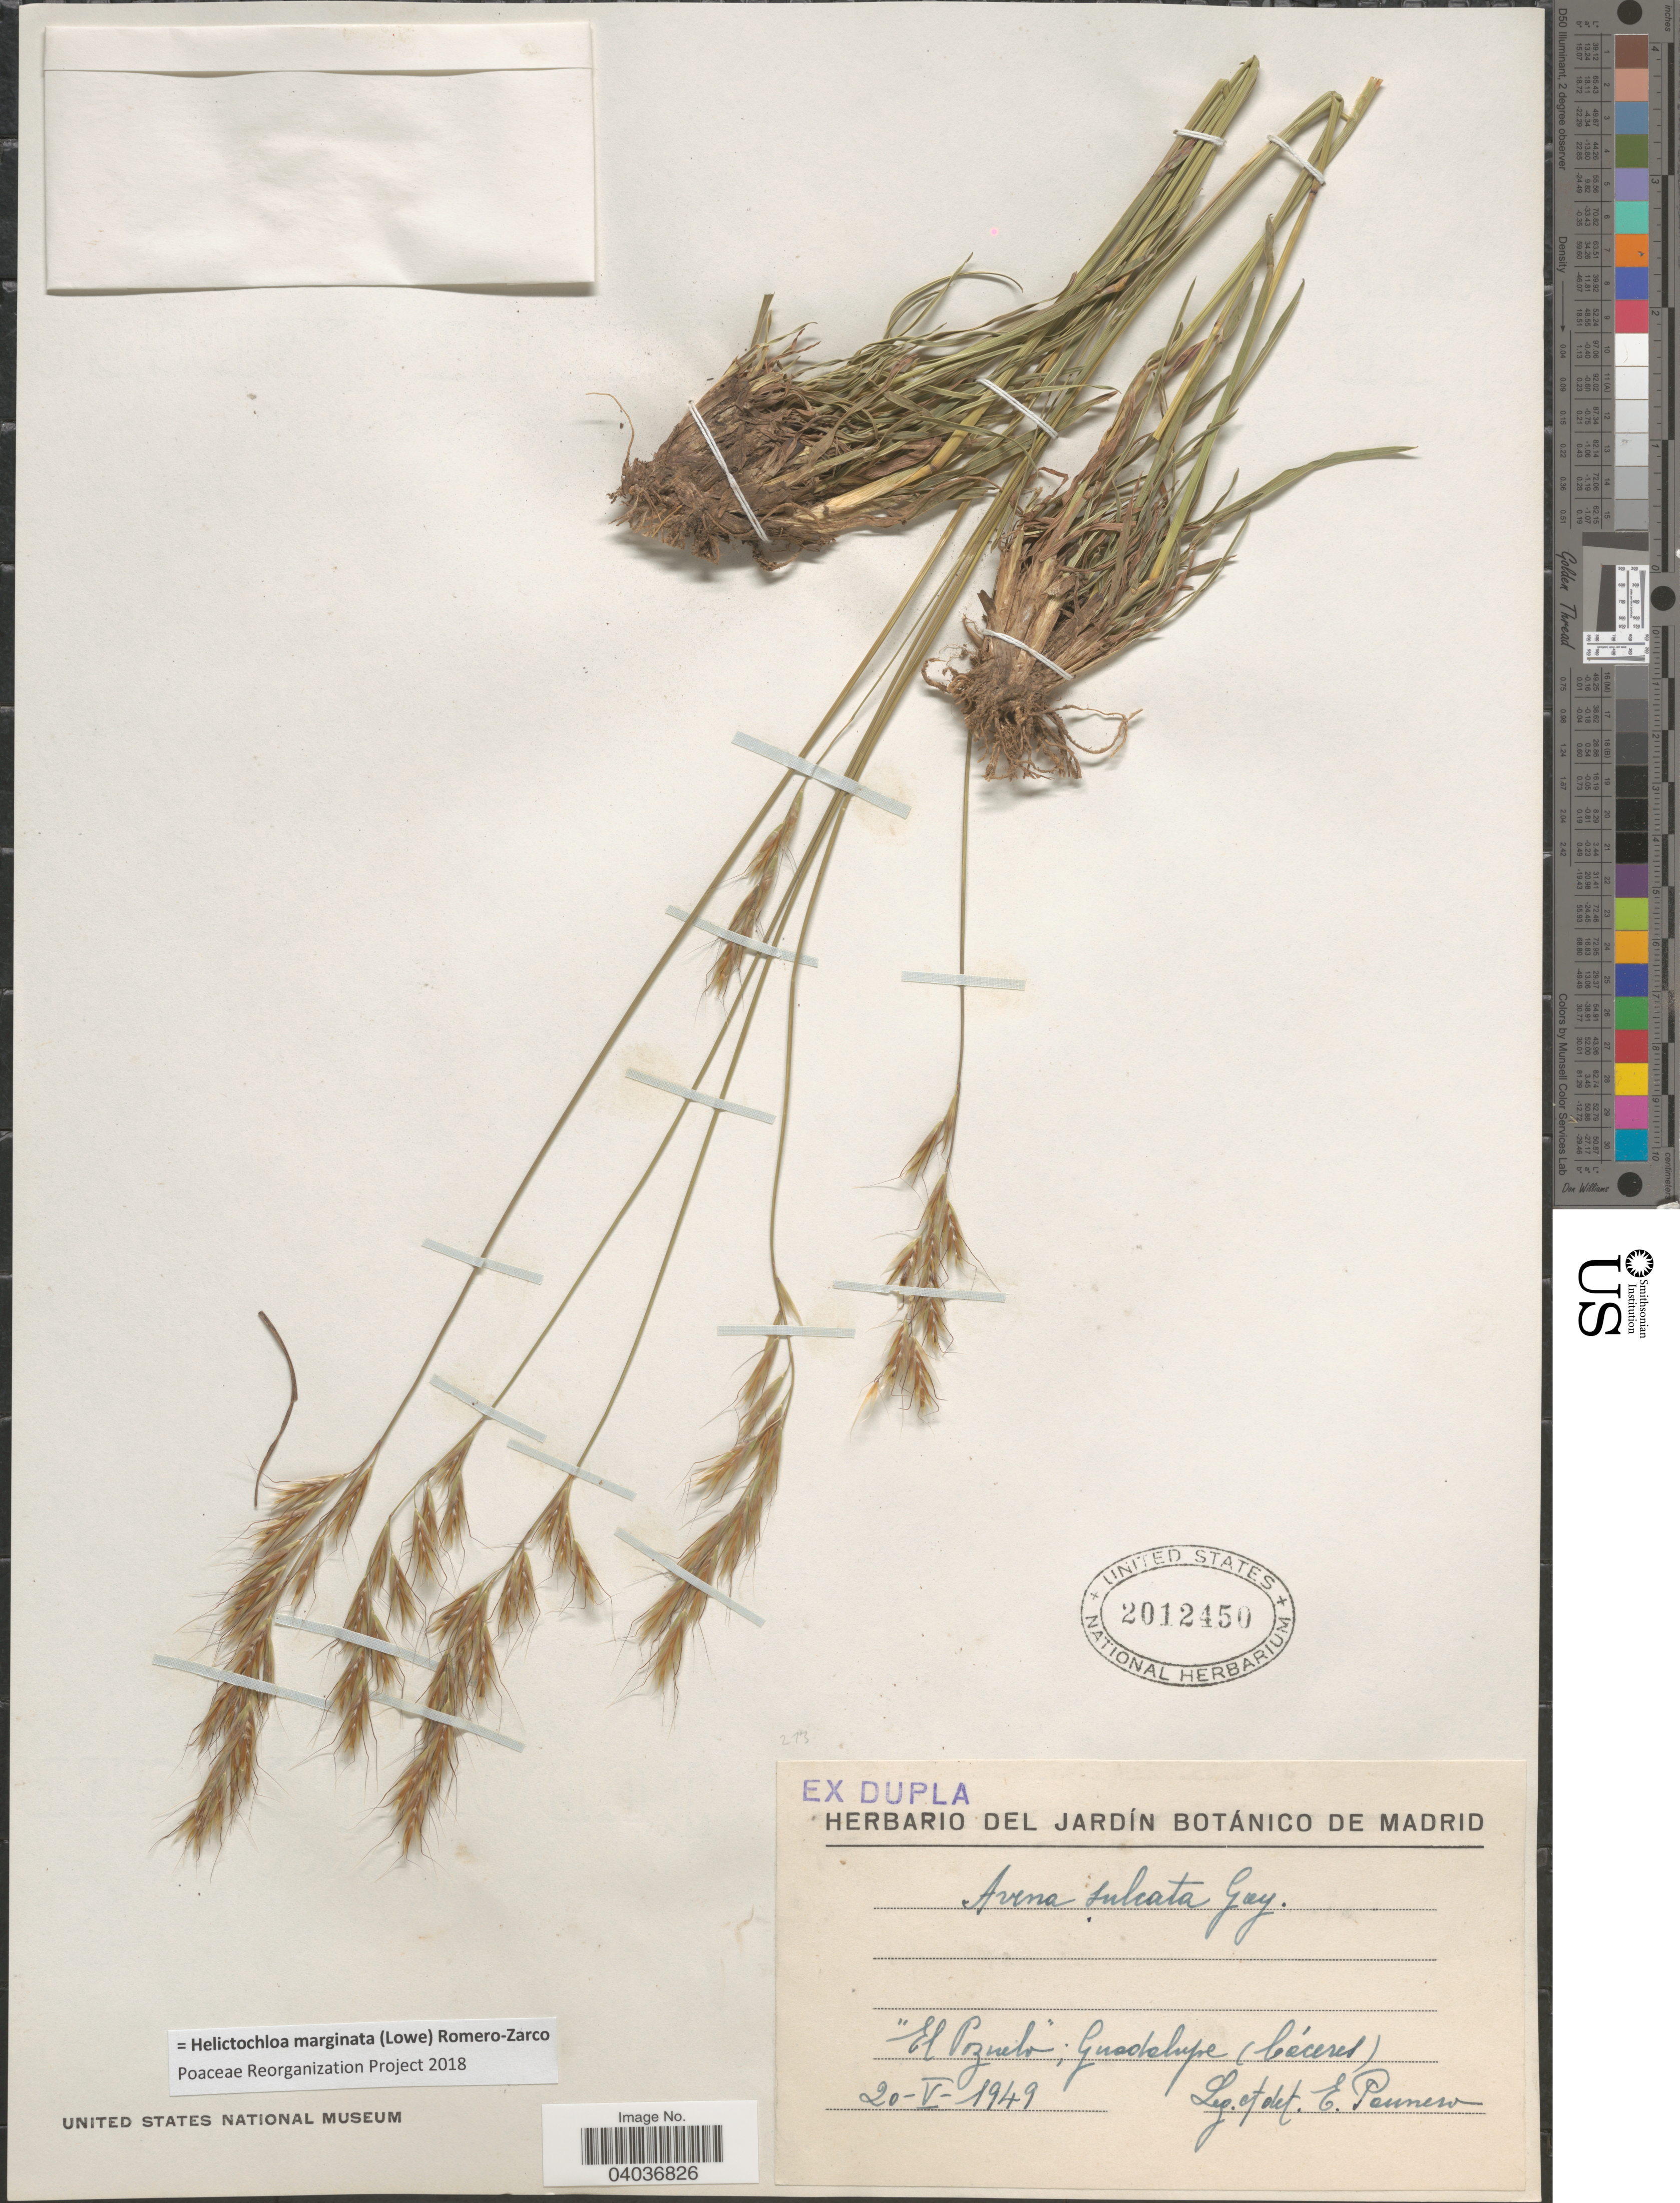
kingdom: Plantae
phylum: Tracheophyta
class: Liliopsida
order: Poales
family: Poaceae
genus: Helictochloa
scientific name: Helictochloa marginata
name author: (Lowe) Romero-Zarco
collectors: E. Peunero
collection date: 1949-05-20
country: Spain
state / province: Madrid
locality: El Pozuelo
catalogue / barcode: US 2012450